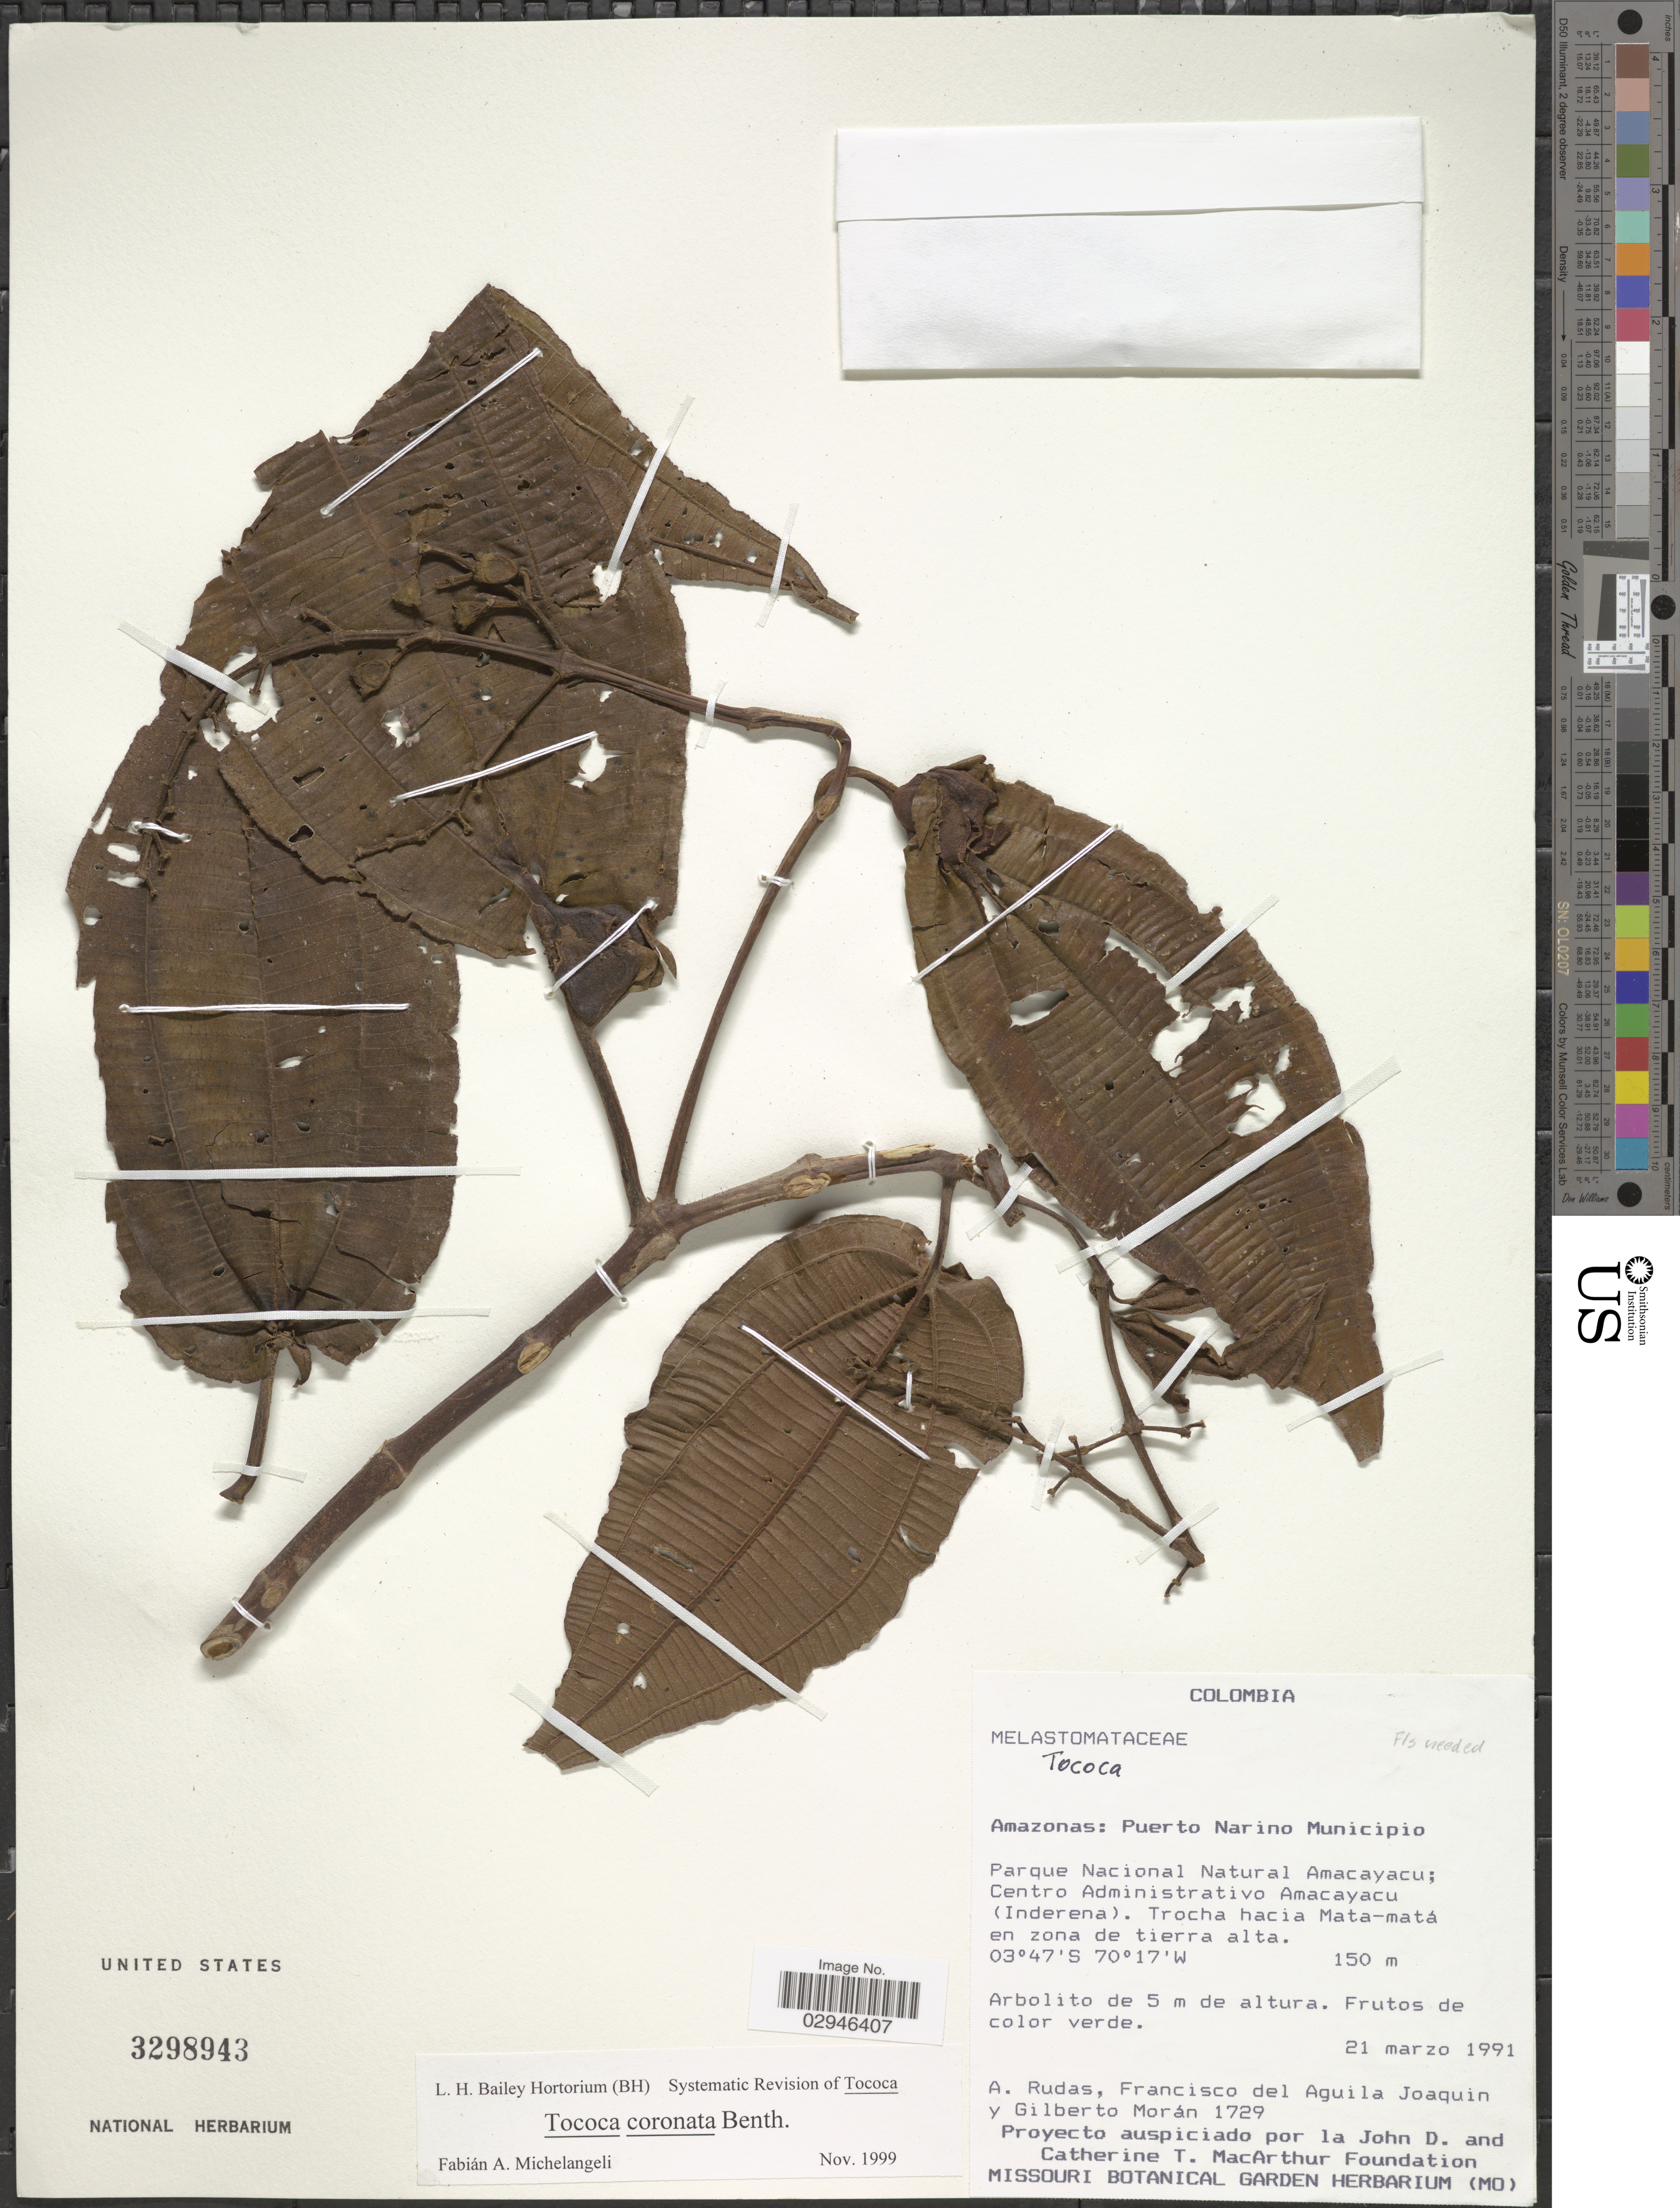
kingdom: Plantae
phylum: Tracheophyta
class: Magnoliopsida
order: Myrtales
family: Melastomataceae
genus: Tococa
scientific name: Tococa coronata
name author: Benth.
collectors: A. Rudas, F. Aguila Joaquin & G. Moran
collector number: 1729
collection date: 1991-03-21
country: Colombia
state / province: Amazônas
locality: Puerto Narino Municipio, Parque Nacional Natural Amacayacu; Centro Administrativo Amacayacu (Inderena).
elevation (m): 150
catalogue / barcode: US 3298943